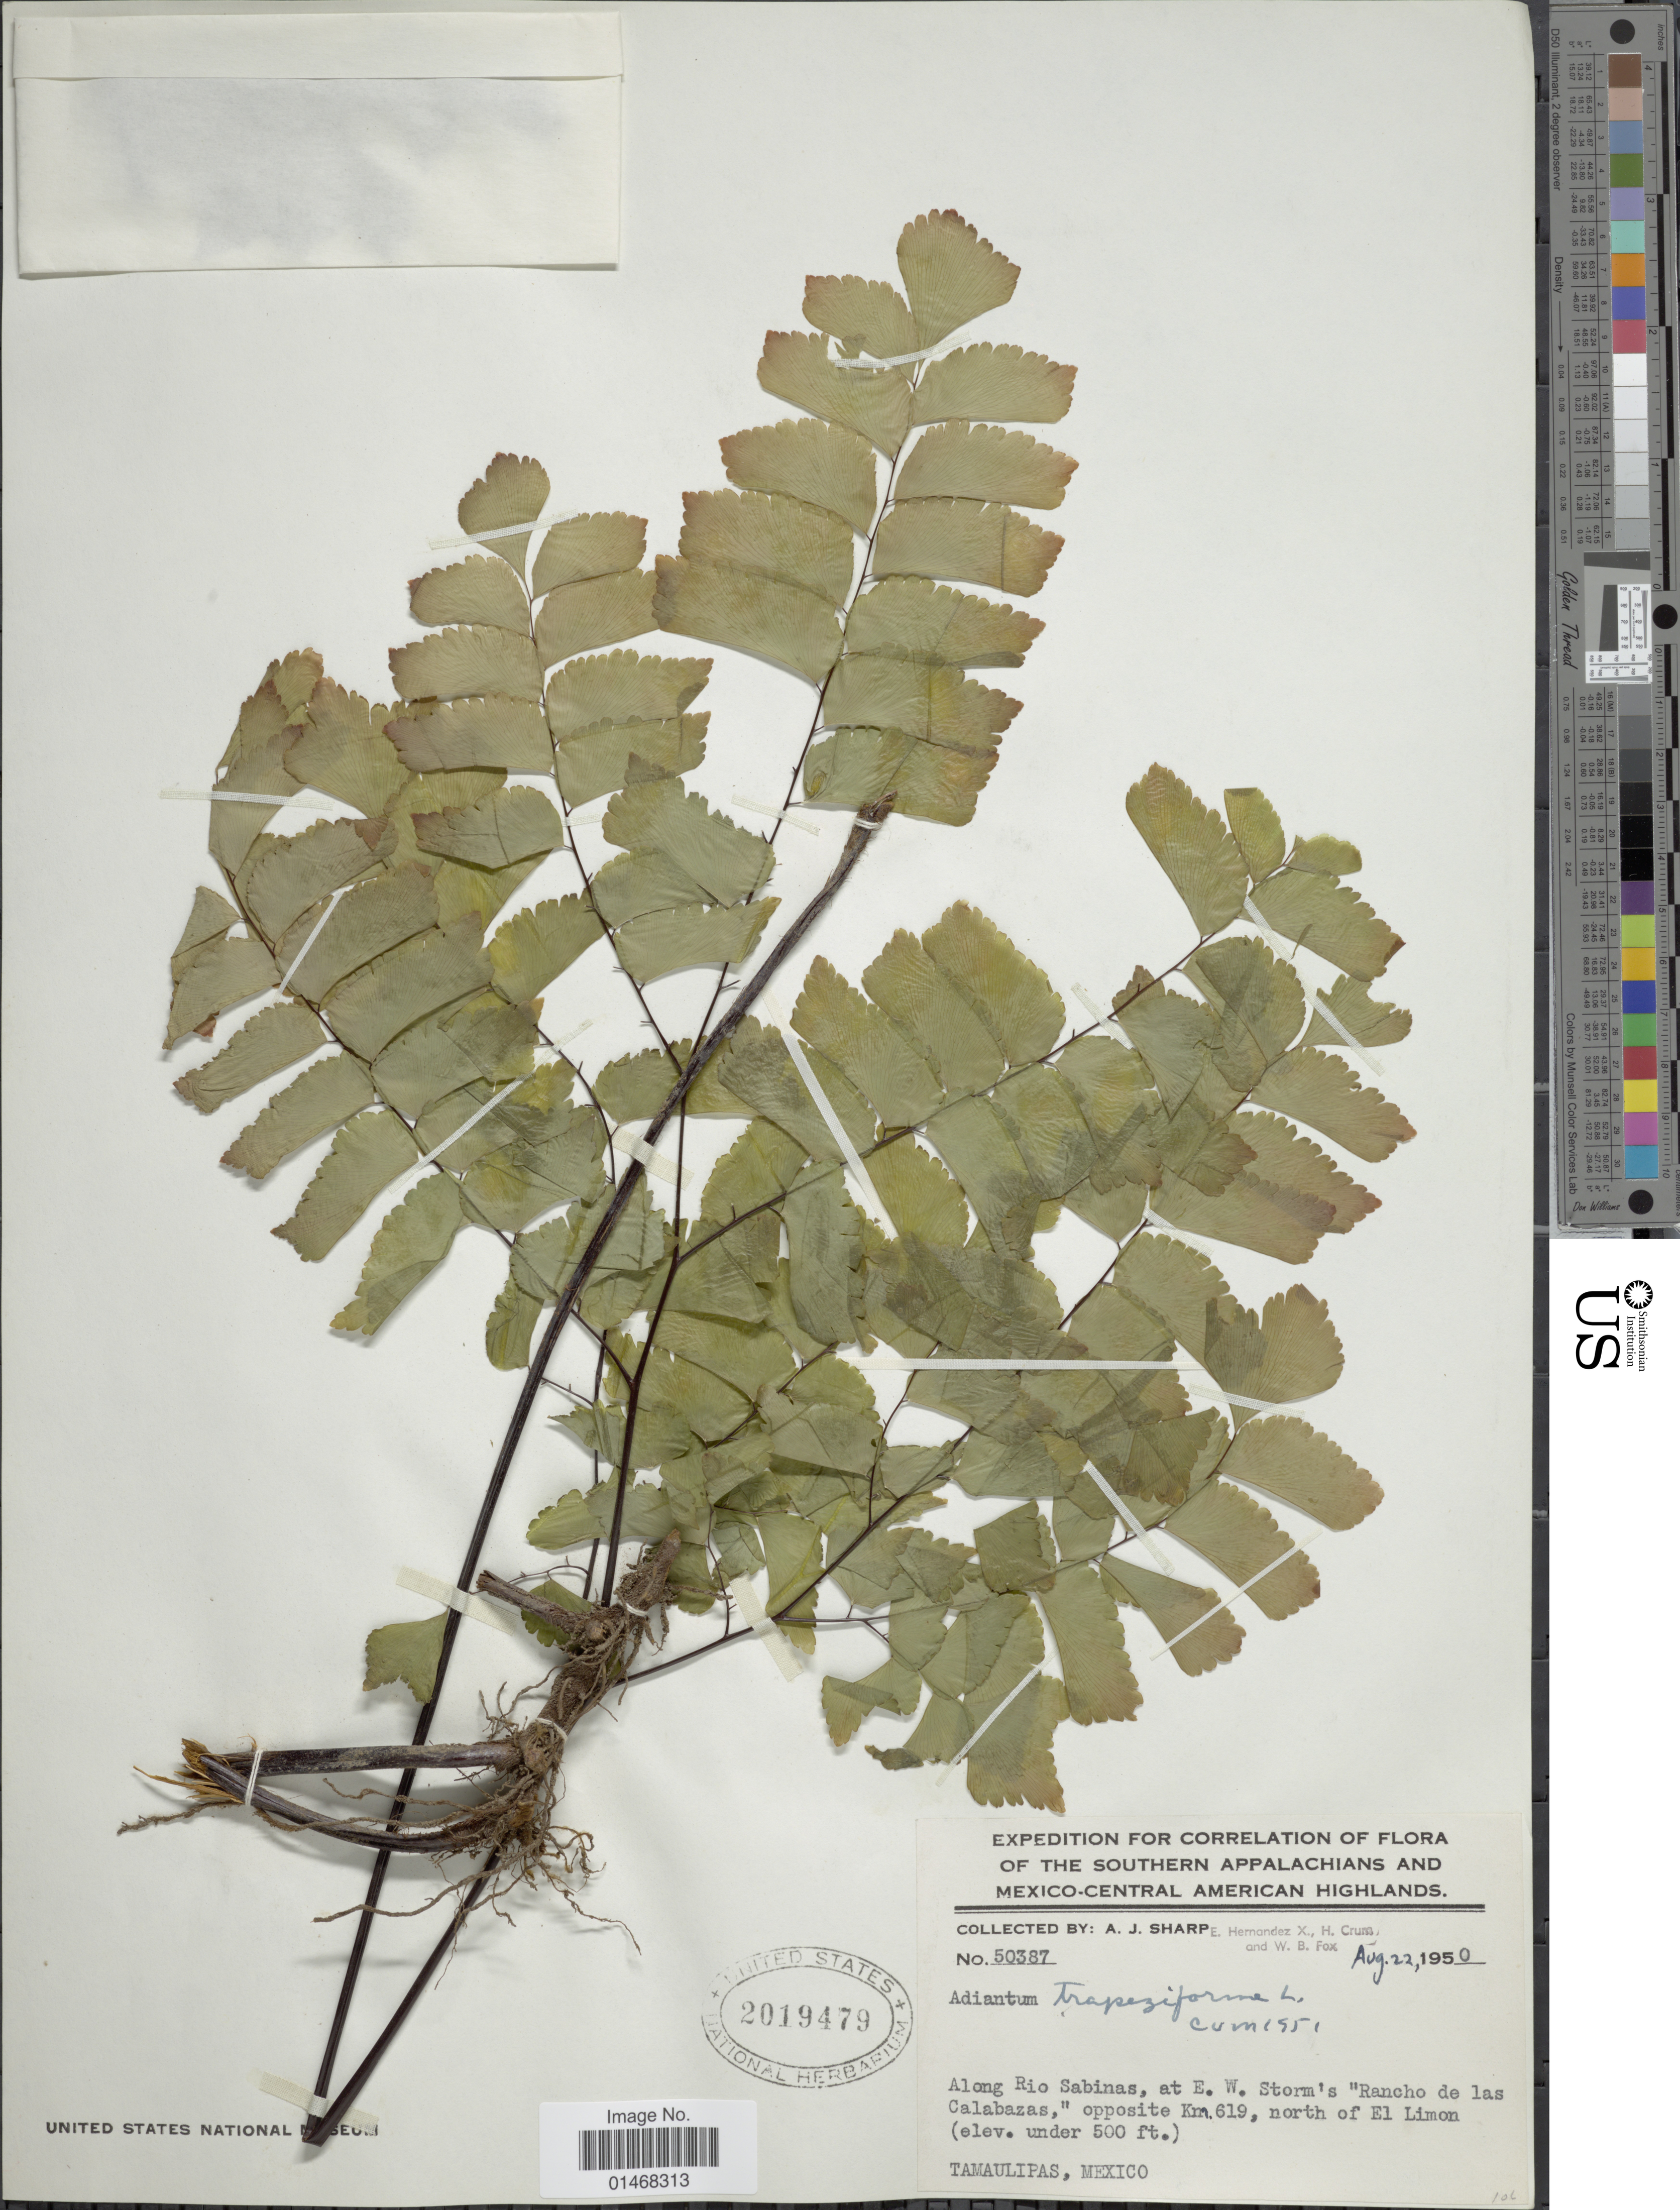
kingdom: Plantae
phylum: Tracheophyta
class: Polypodiopsida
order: Polypodiales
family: Pteridaceae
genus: Adiantum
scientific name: Adiantum trapeziforme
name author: L.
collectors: A. J. Sharp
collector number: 50387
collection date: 1950-08-22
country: Mexico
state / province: Tamaulipas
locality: Along Rio Sabinas, at E.W. Storm's 'Rancho de las Calabazas.' opposite Km 619, north of El Limon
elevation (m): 152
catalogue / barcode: US 2019479